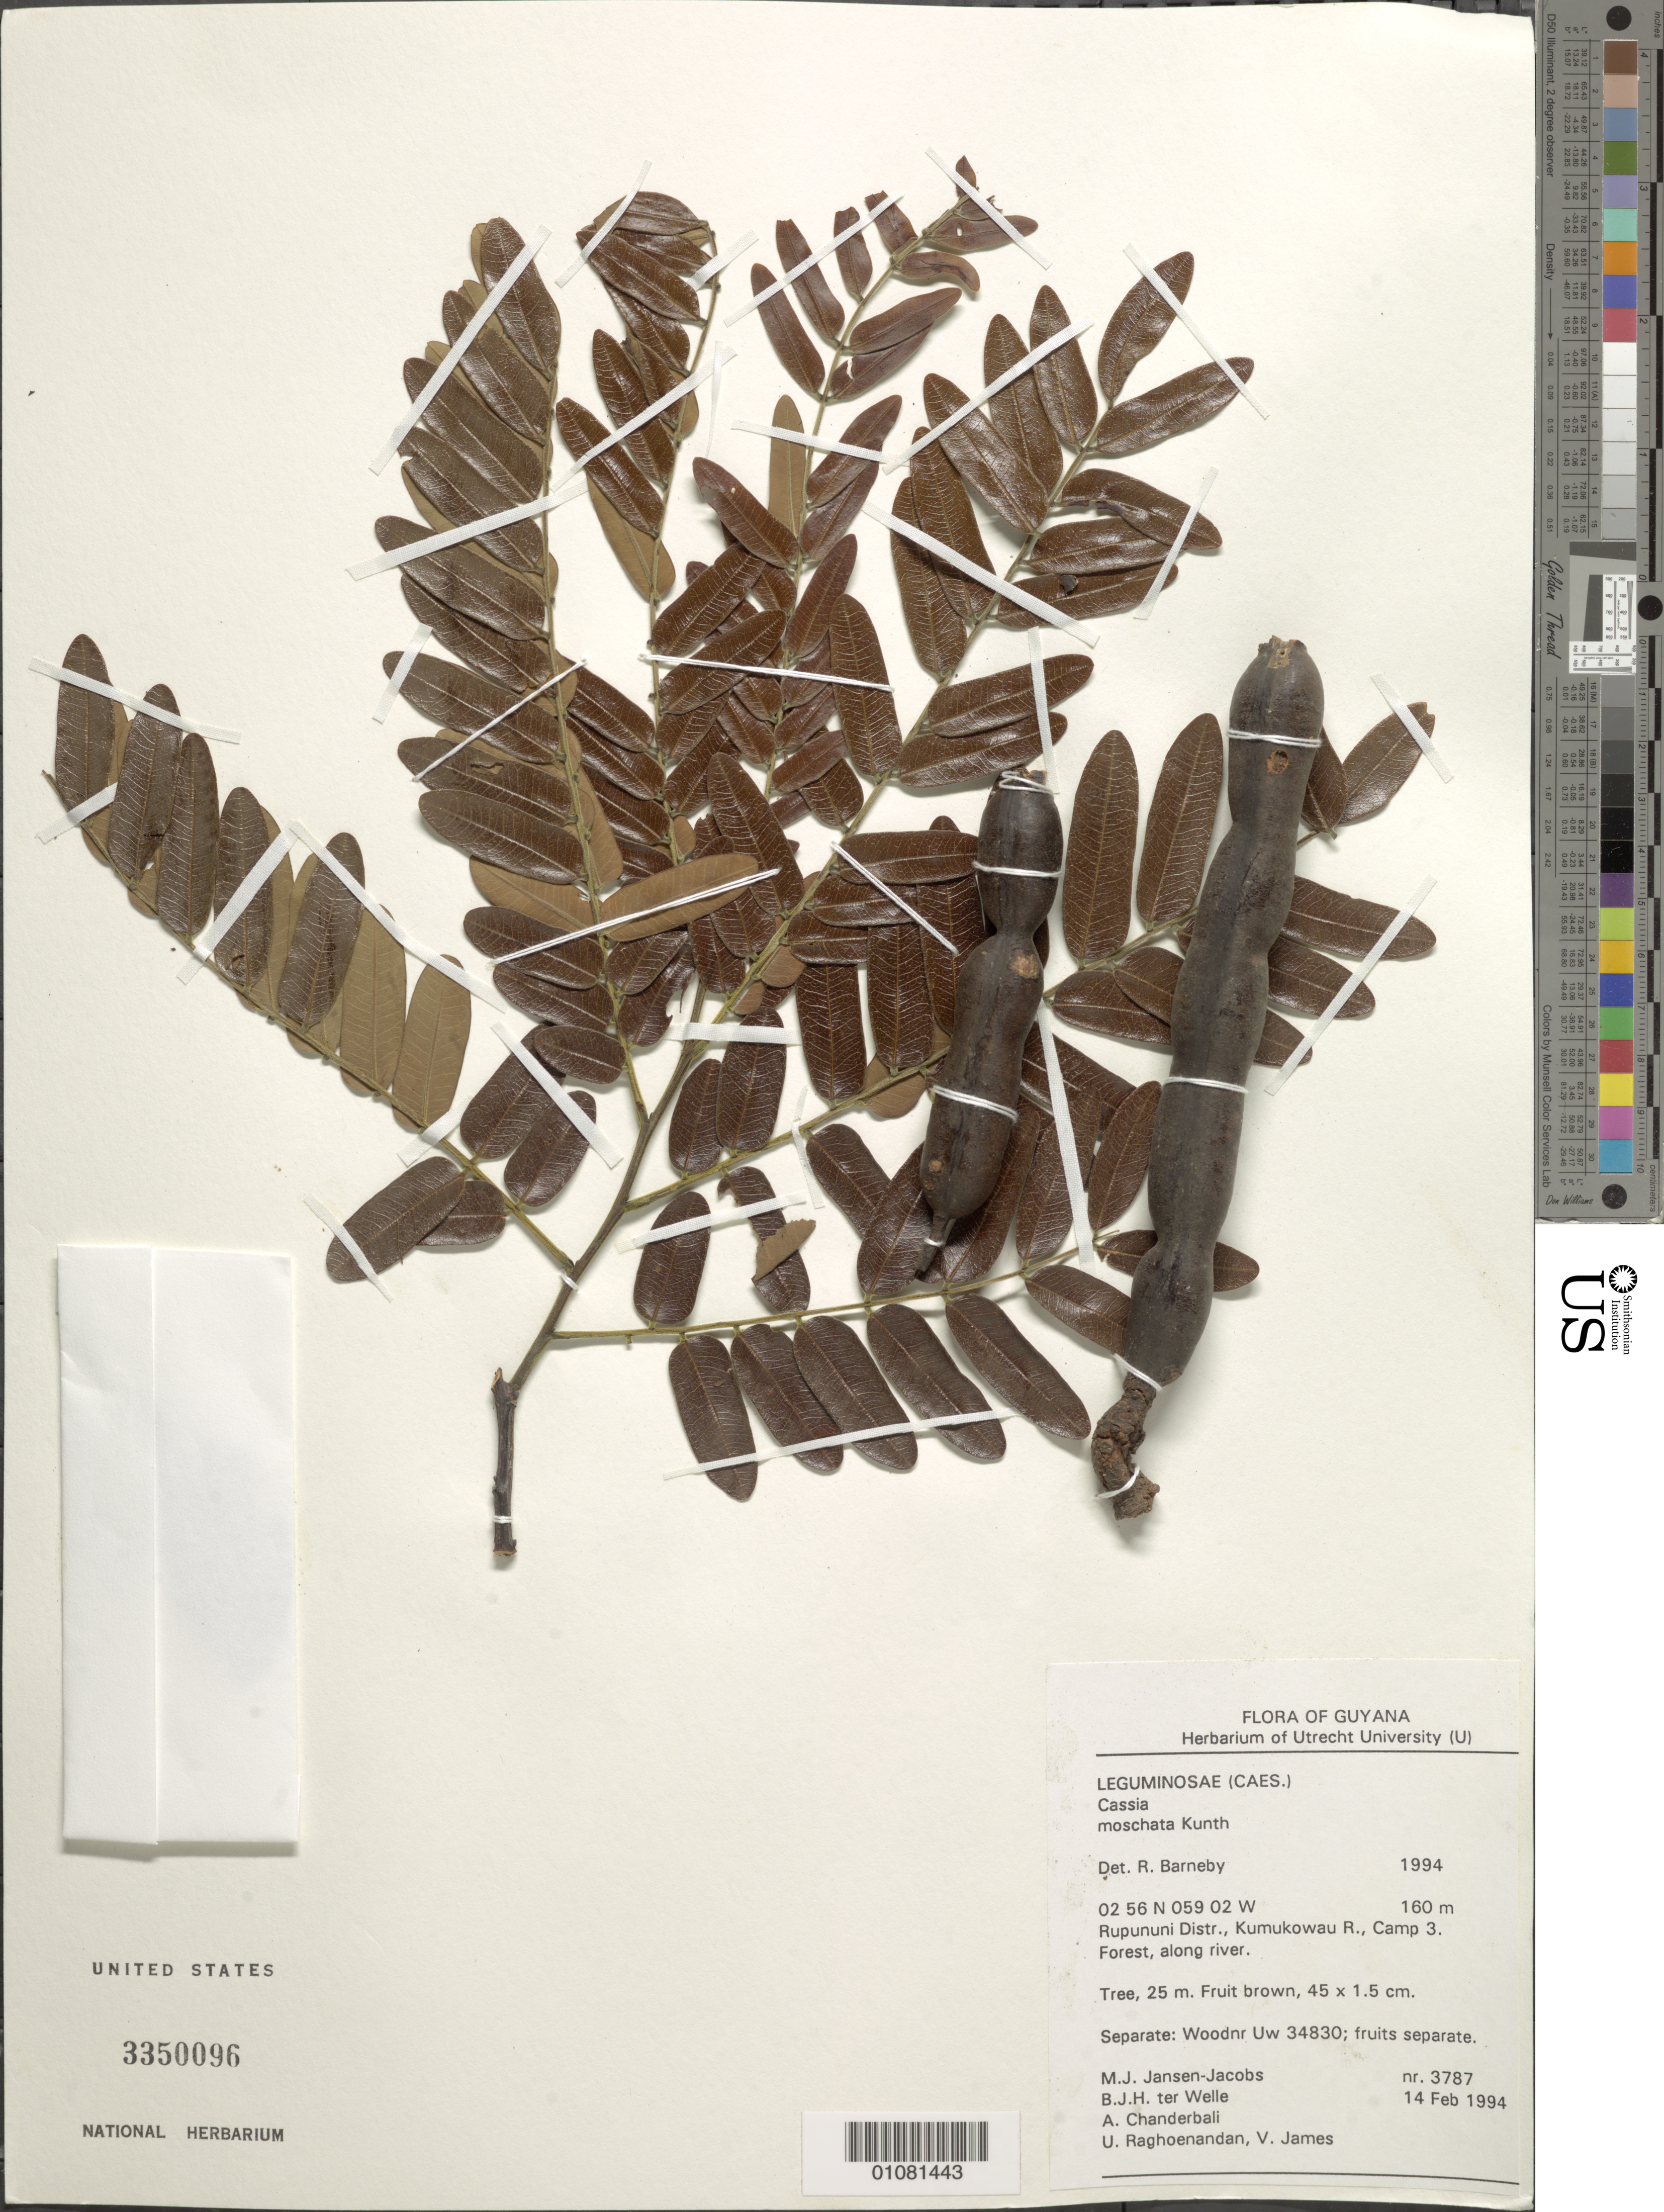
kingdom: Plantae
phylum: Tracheophyta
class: Magnoliopsida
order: Fabales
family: Fabaceae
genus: Cassia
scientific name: Cassia moschata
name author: Kunth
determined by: Barneby, Rupert C., (NY)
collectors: M. J. Jansen-Jacobs, B. Welle, A. S. Chanderbali, U. Raghoenandan & V. James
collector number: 3787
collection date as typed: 14-Feb-94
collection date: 1994-02-14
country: Guyana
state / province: U. Takutu-U. Essequibo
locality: Kumukowau R., Camp 3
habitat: Forest along river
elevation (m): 160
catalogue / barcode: US 3350096